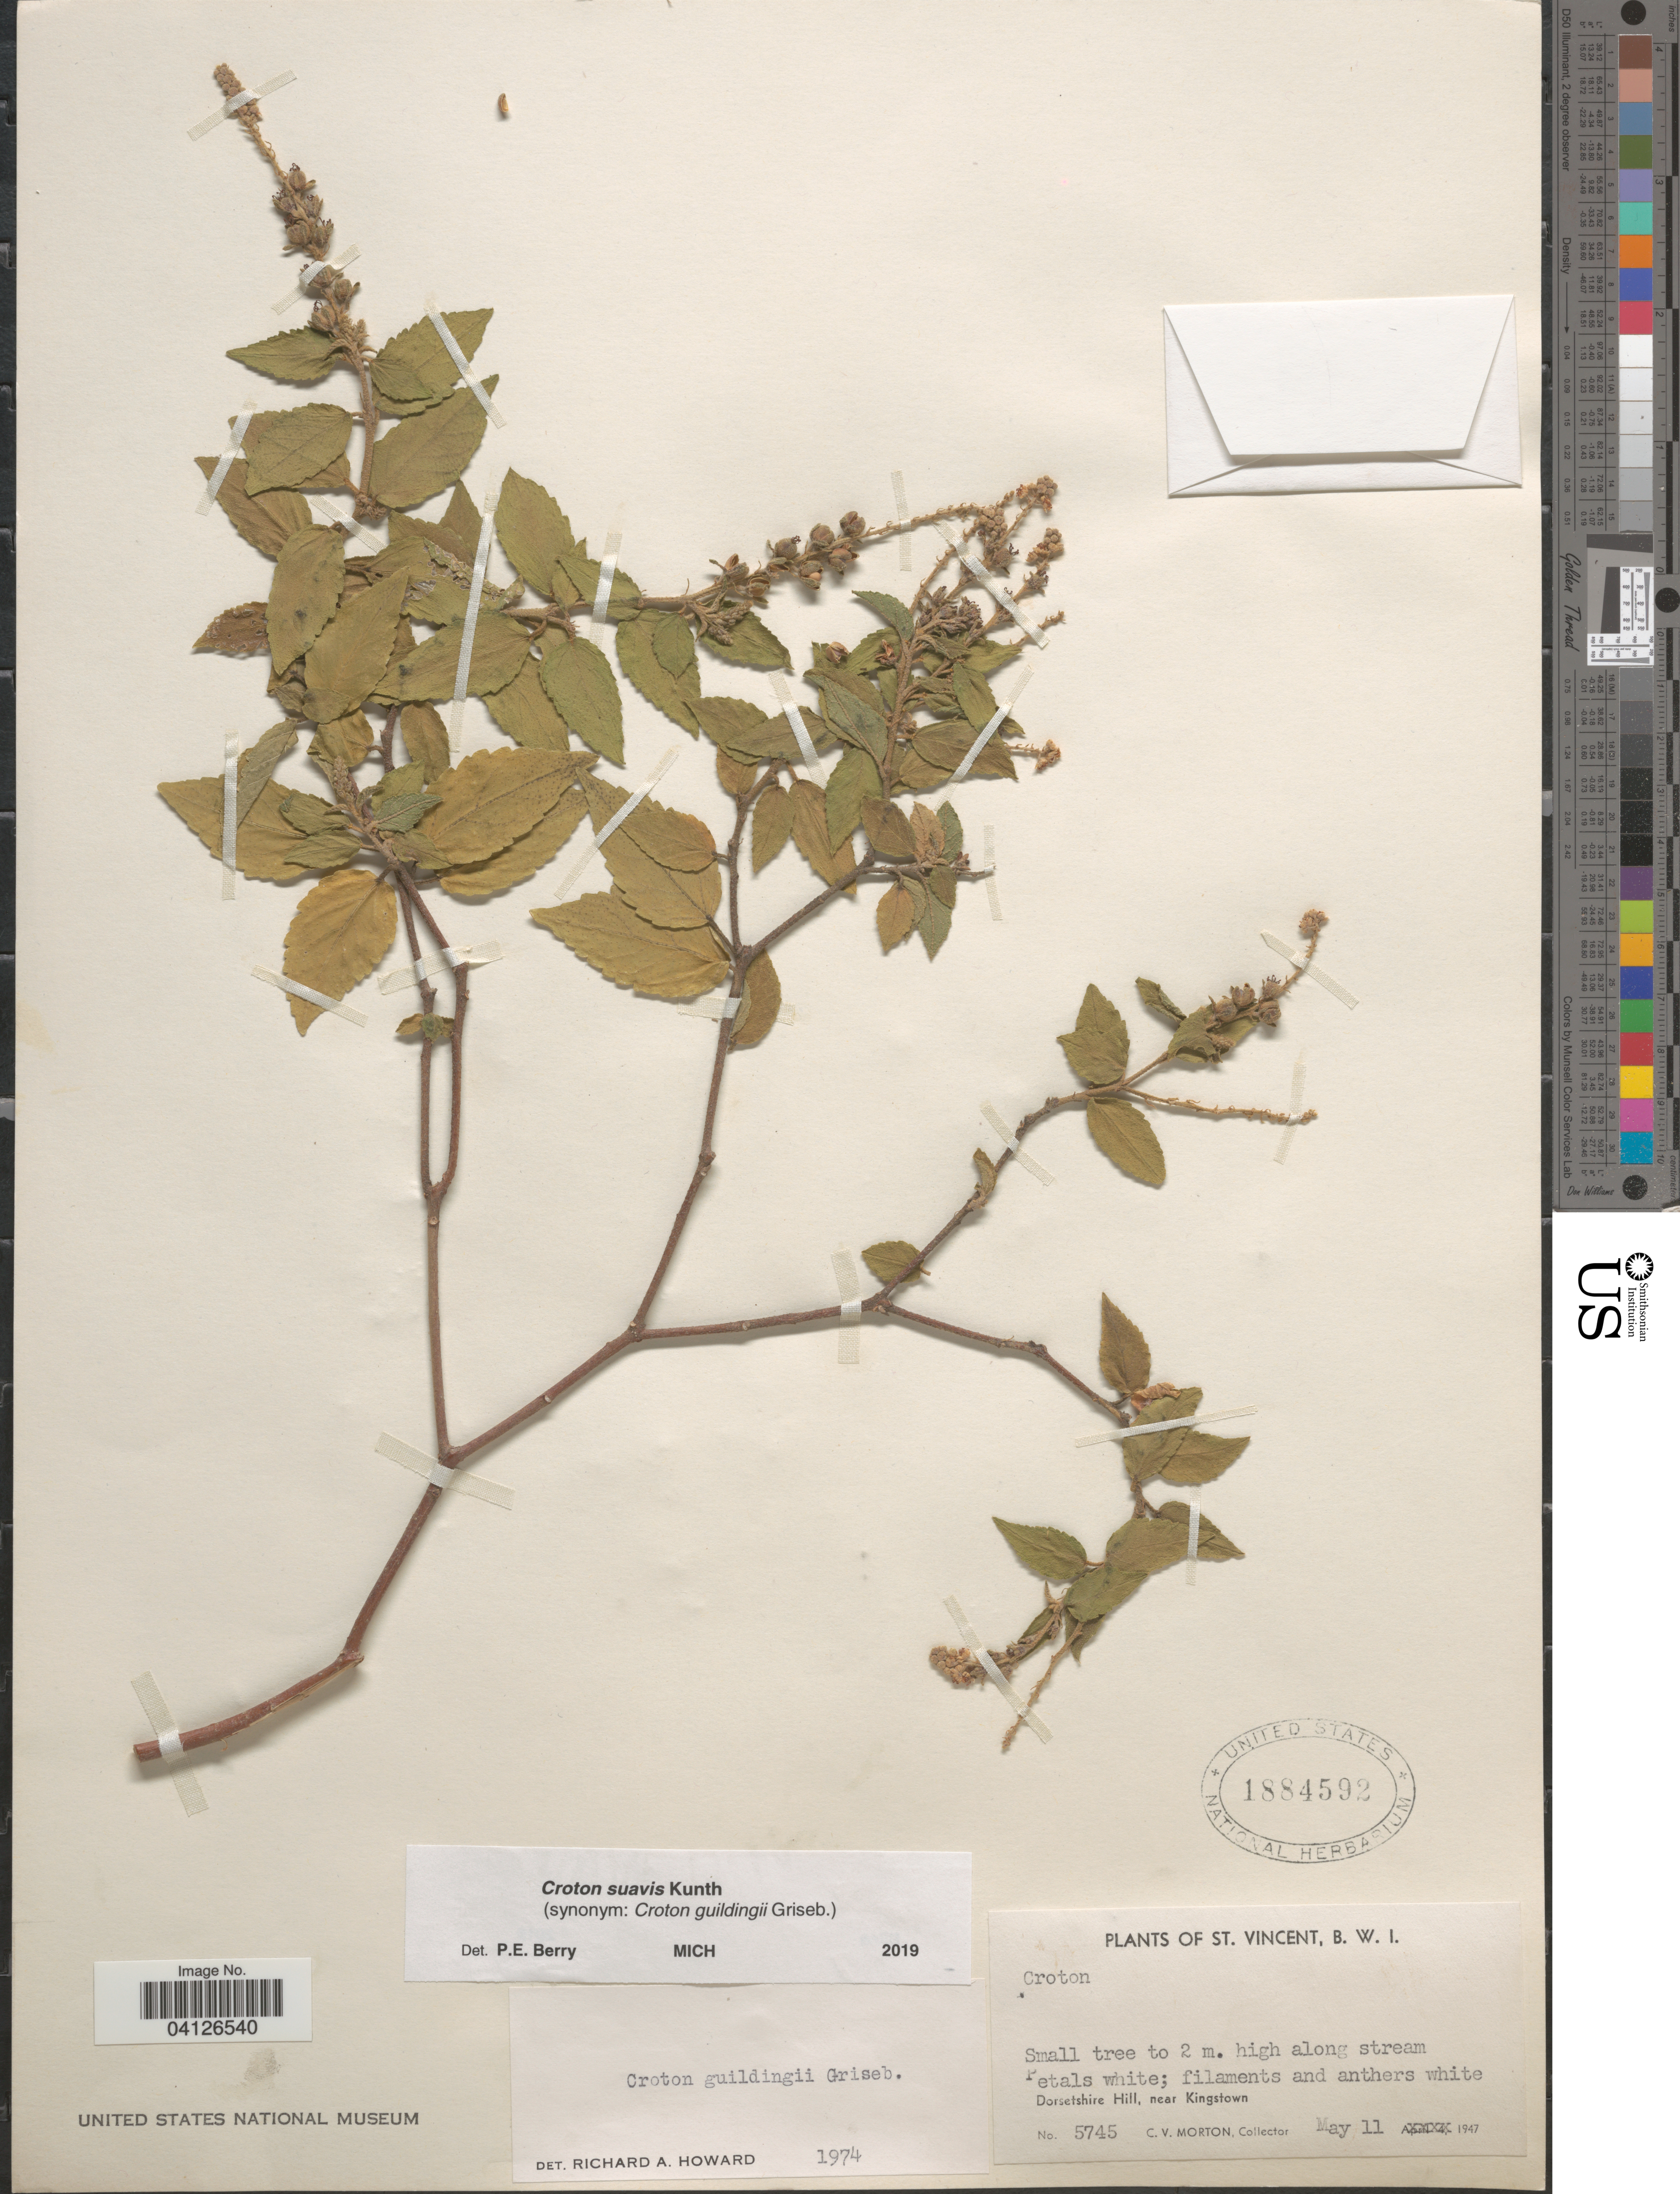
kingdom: Plantae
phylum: Tracheophyta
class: Magnoliopsida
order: Malpighiales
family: Euphorbiaceae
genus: Croton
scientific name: Croton suavis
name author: Kunth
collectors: C. V. Morton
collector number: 5745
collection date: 1947-05-11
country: St. Vincent - Grenadines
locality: St. Vincent, B. W. I. Dorsetshire Hill, near Kingstown.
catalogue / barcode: US 1884592